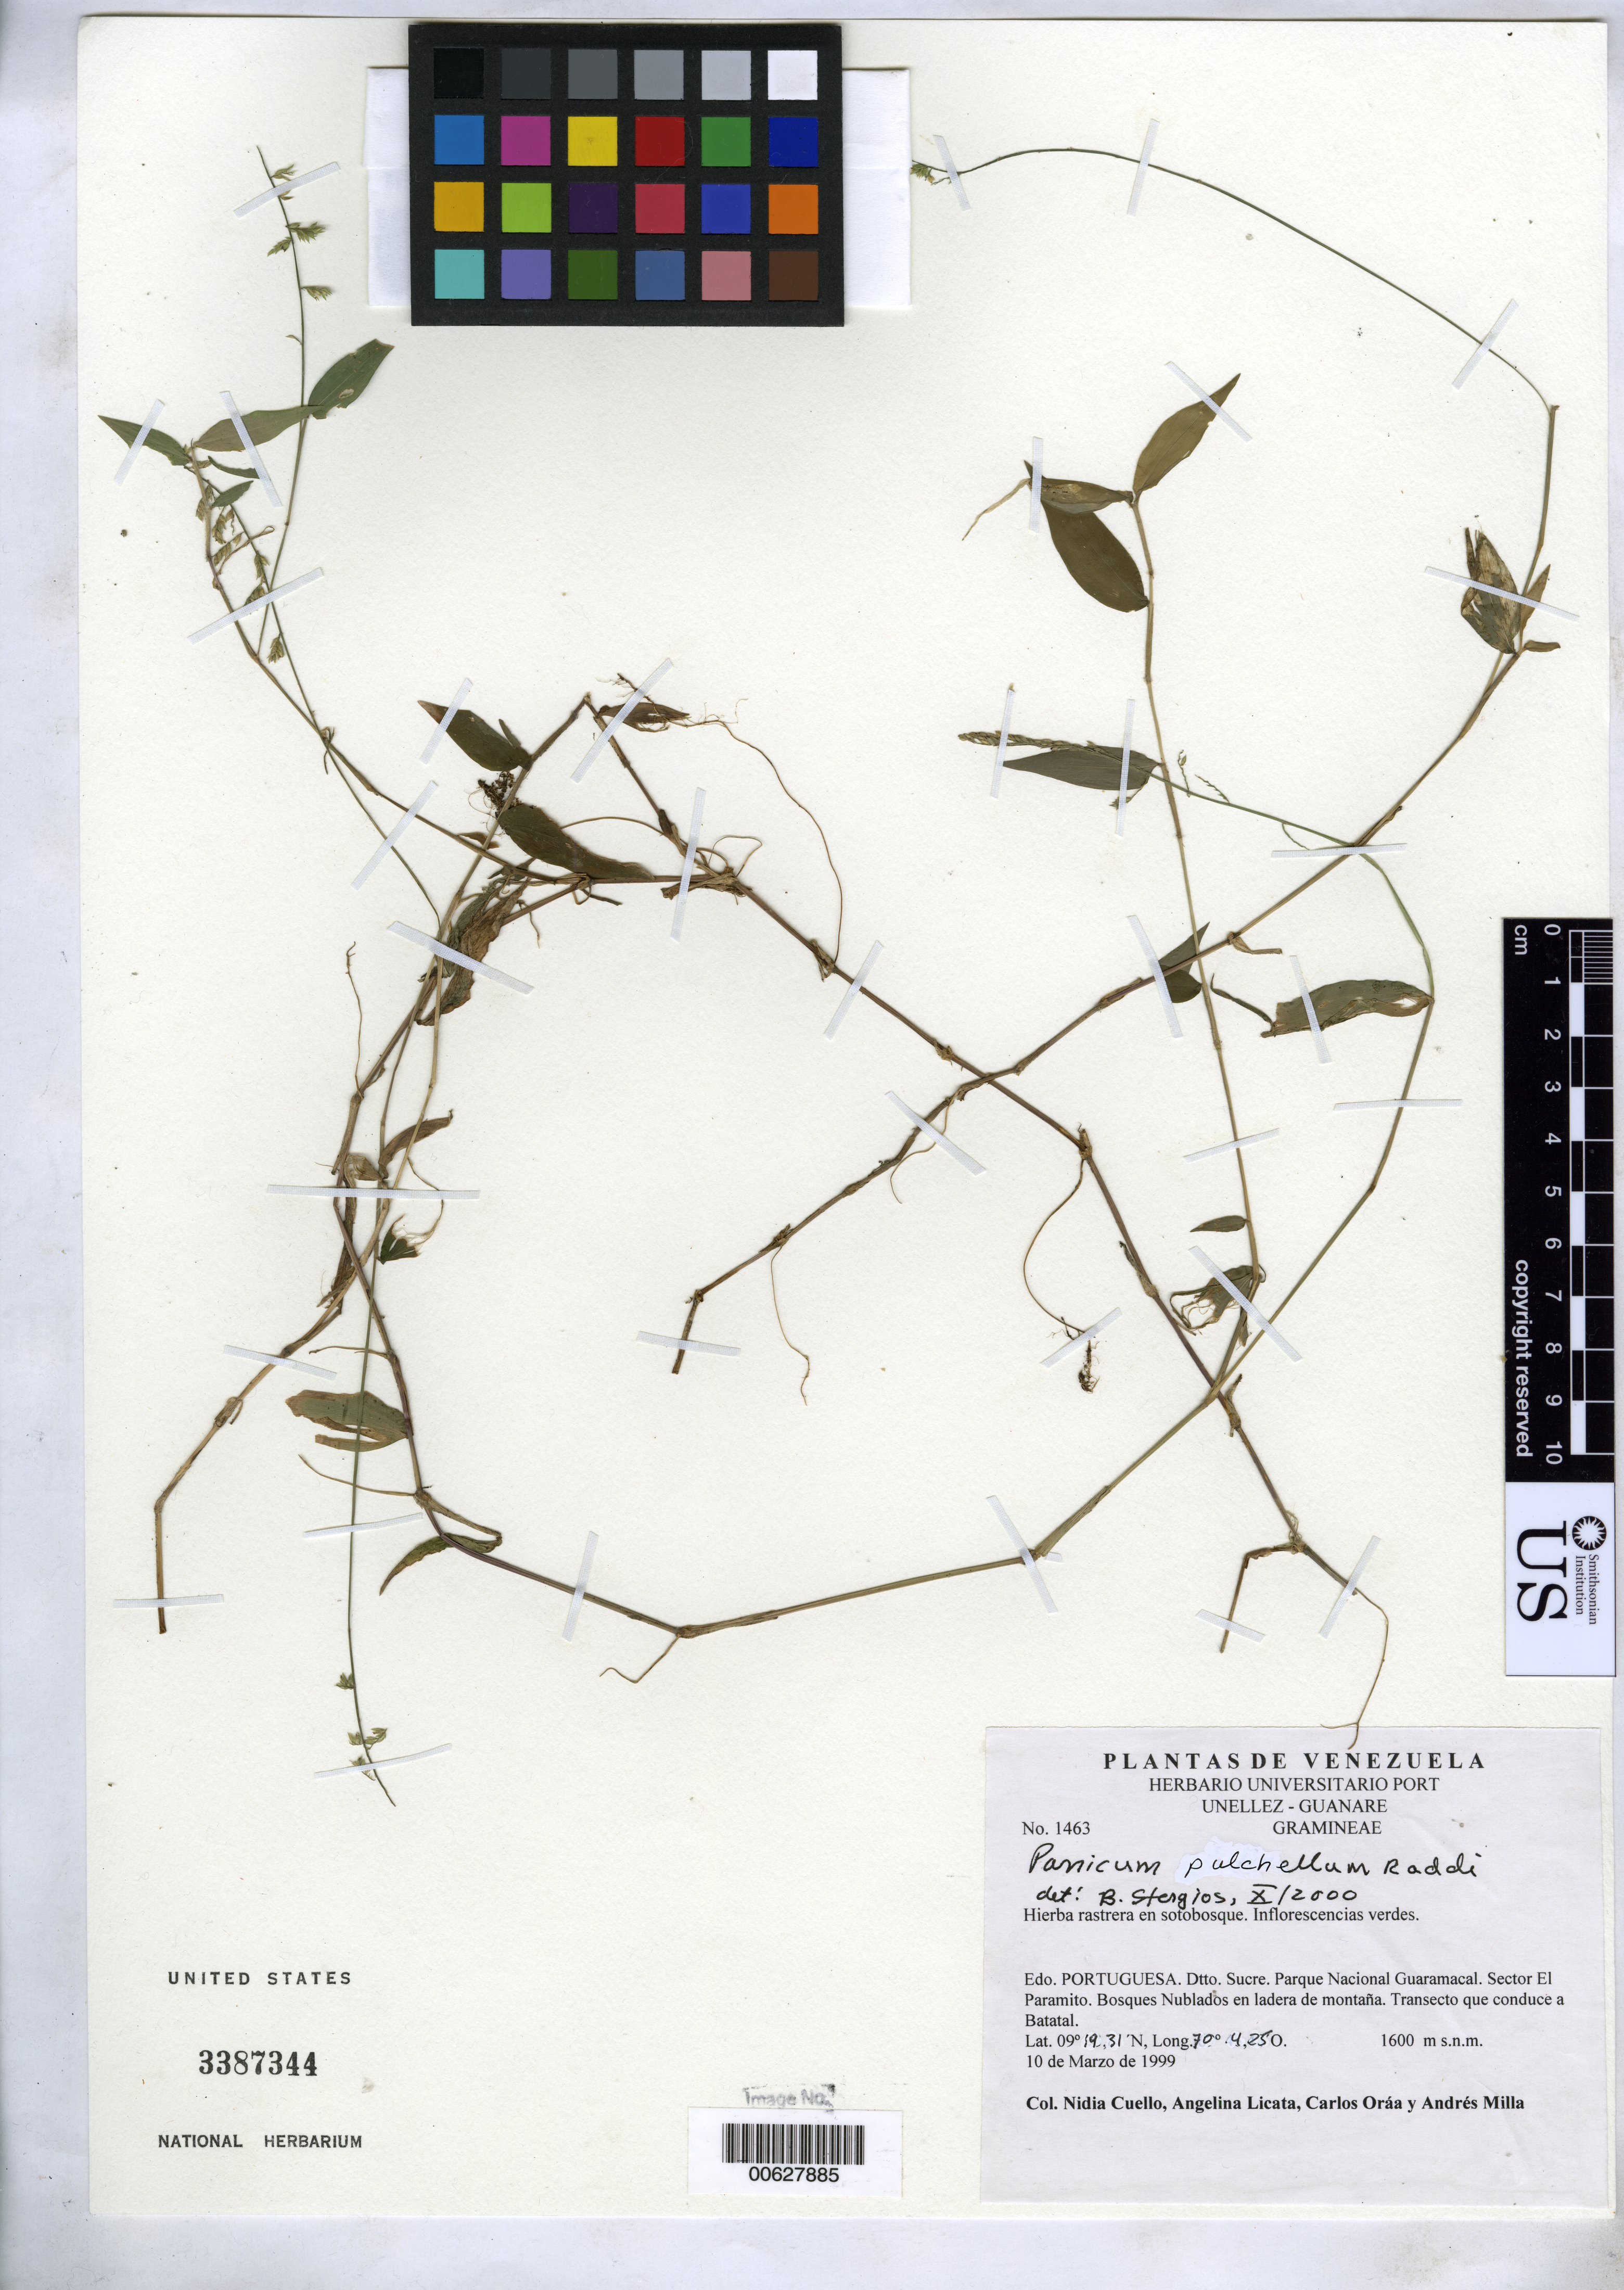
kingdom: Plantae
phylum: Tracheophyta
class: Liliopsida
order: Poales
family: Poaceae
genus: Ocellochloa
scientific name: Ocellochloa pulchella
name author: (Raddi) Zuloaga & Morrone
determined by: Dorr, L. J., (BOT), Smithsonian Institution - National Museum of Natural History (UNITED STATES)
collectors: N. L. Cuello, A. Licata, C. Oráa & A. Milla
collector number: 1463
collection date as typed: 10 Mar 1999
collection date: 1999-03-10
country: Venezuela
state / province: Portuguesa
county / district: Sucre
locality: Parque Nacional Guaramacal. Sector El Paramito, transecto que conduce a Batatal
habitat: Bosques nubladosen ladera de montaña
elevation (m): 1600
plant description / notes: PORT, US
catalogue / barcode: US 3387344